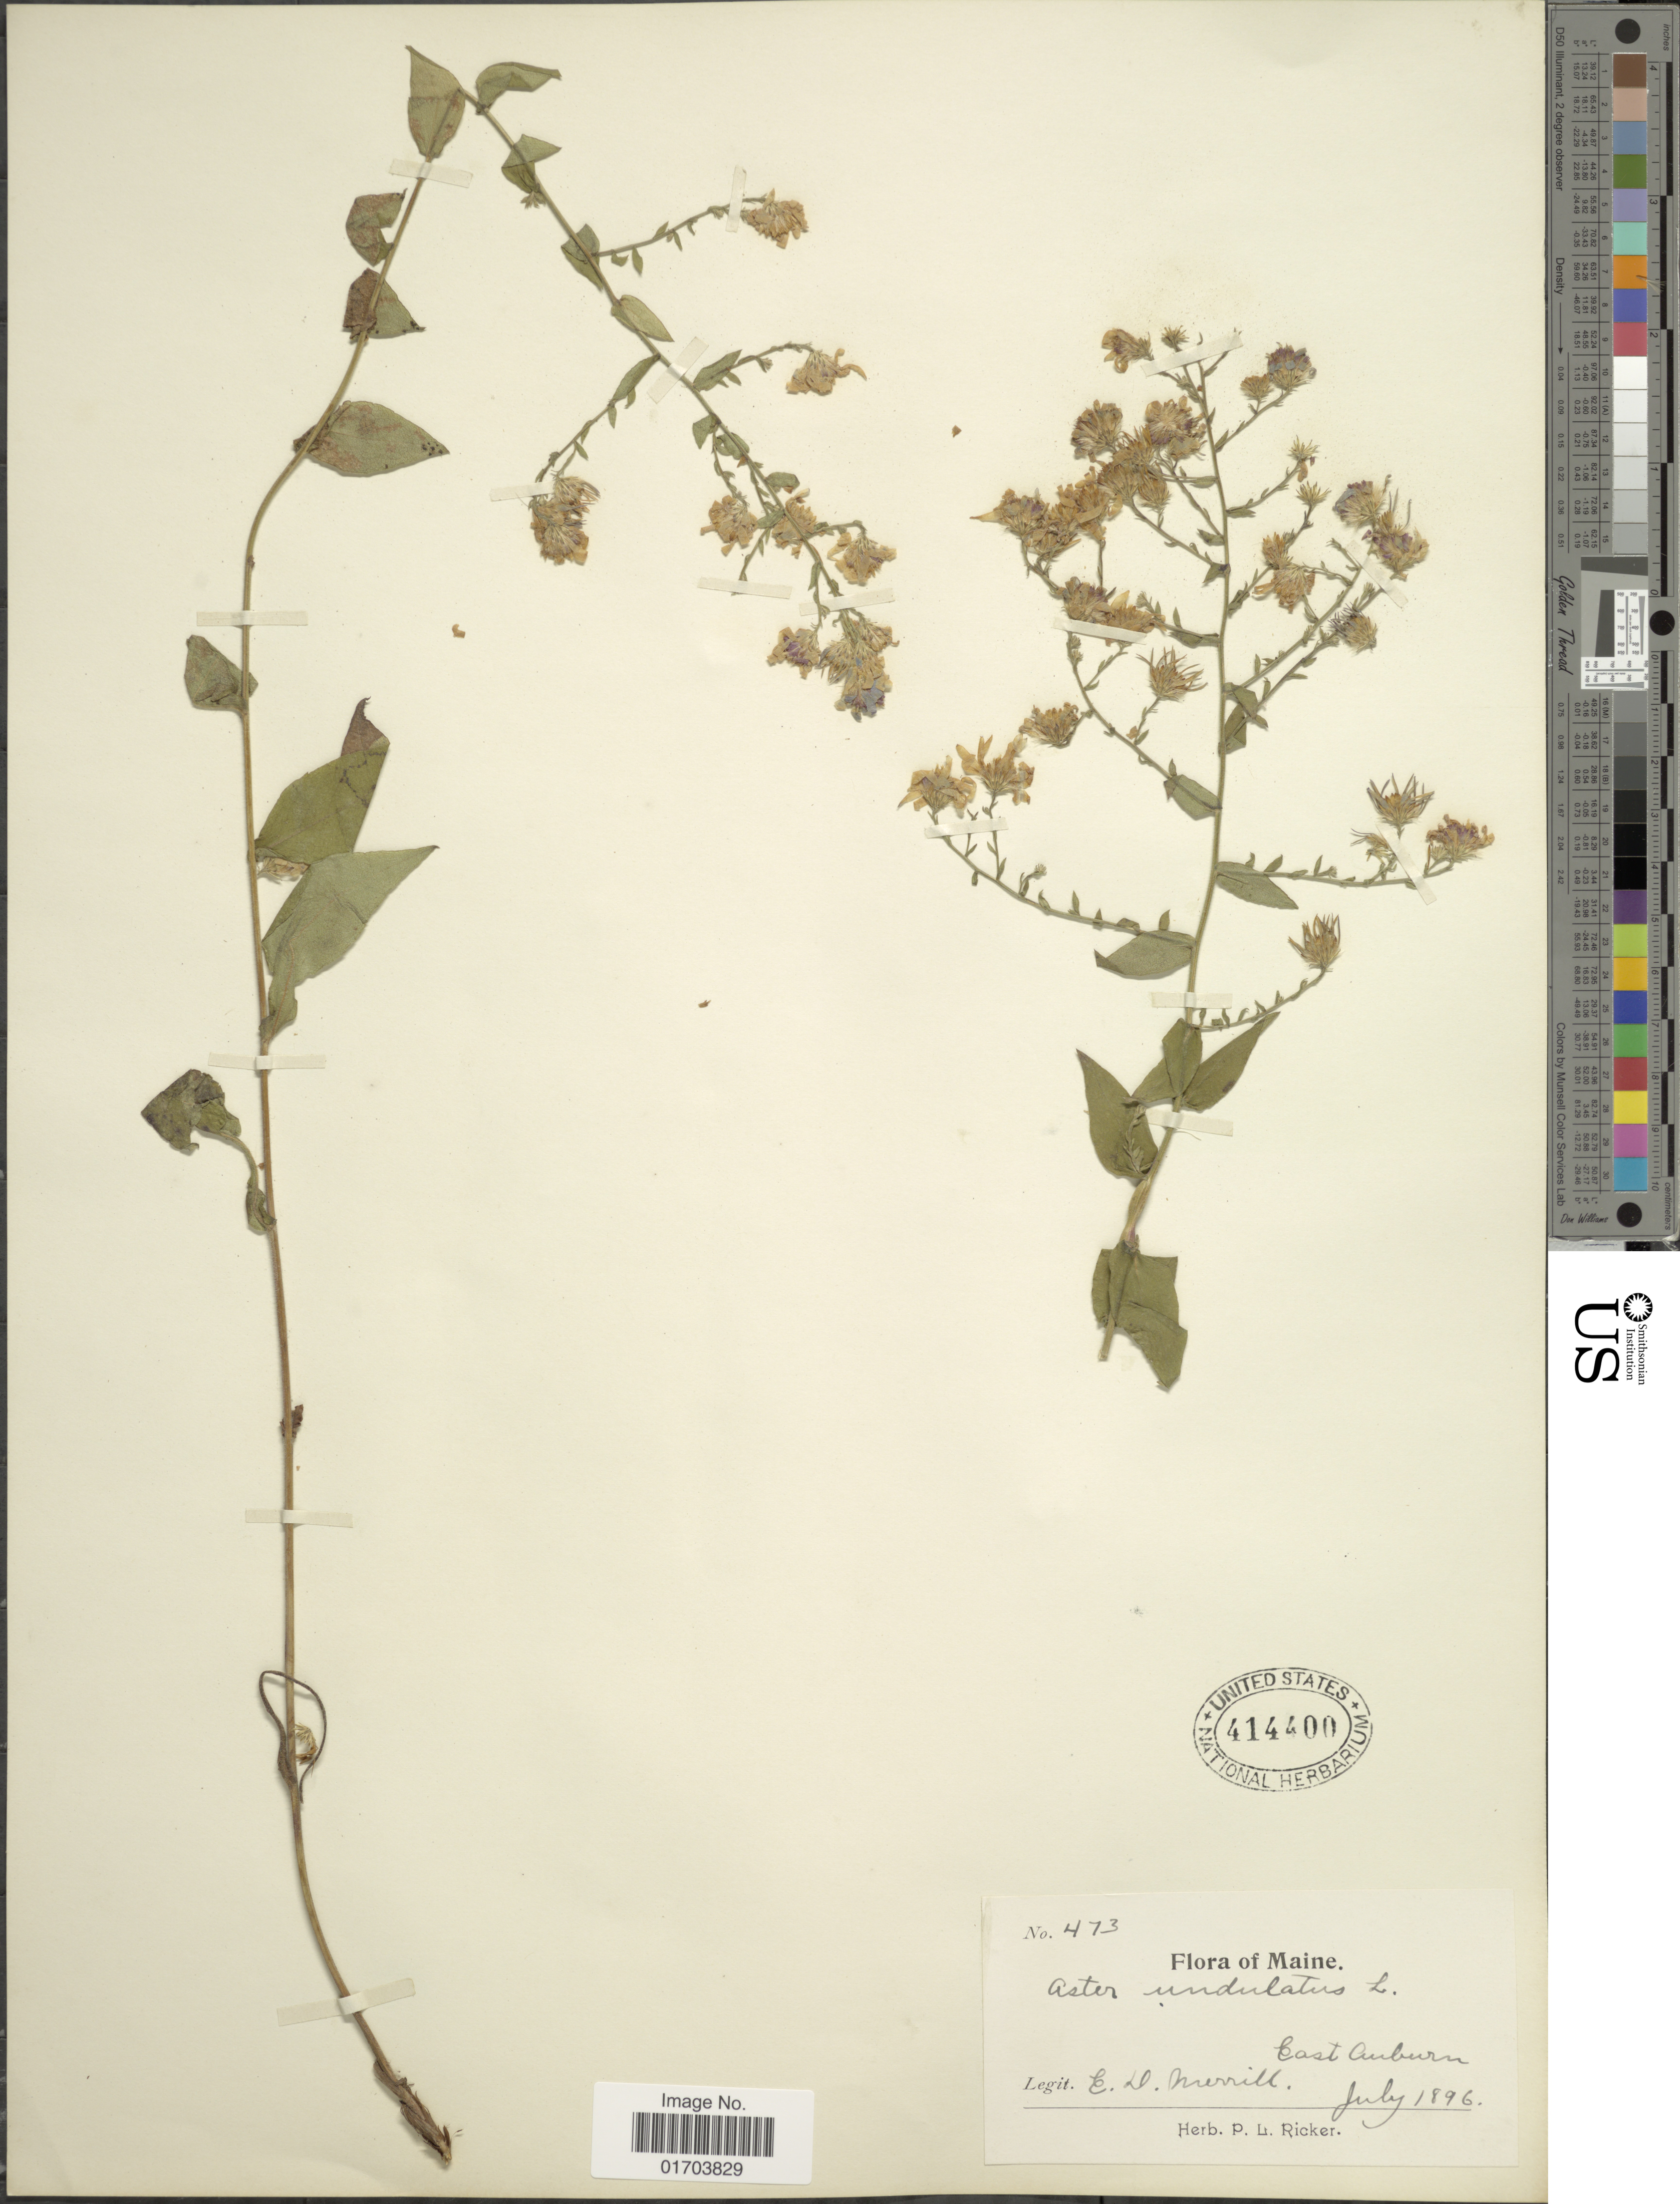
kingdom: Plantae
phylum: Tracheophyta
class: Magnoliopsida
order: Asterales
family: Asteraceae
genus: Symphyotrichum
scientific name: Symphyotrichum undulatum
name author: (L.) G.L. Nesom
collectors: E. D. Merrill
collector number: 473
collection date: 1896-07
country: United States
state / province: Maine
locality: East Amburn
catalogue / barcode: US 414400